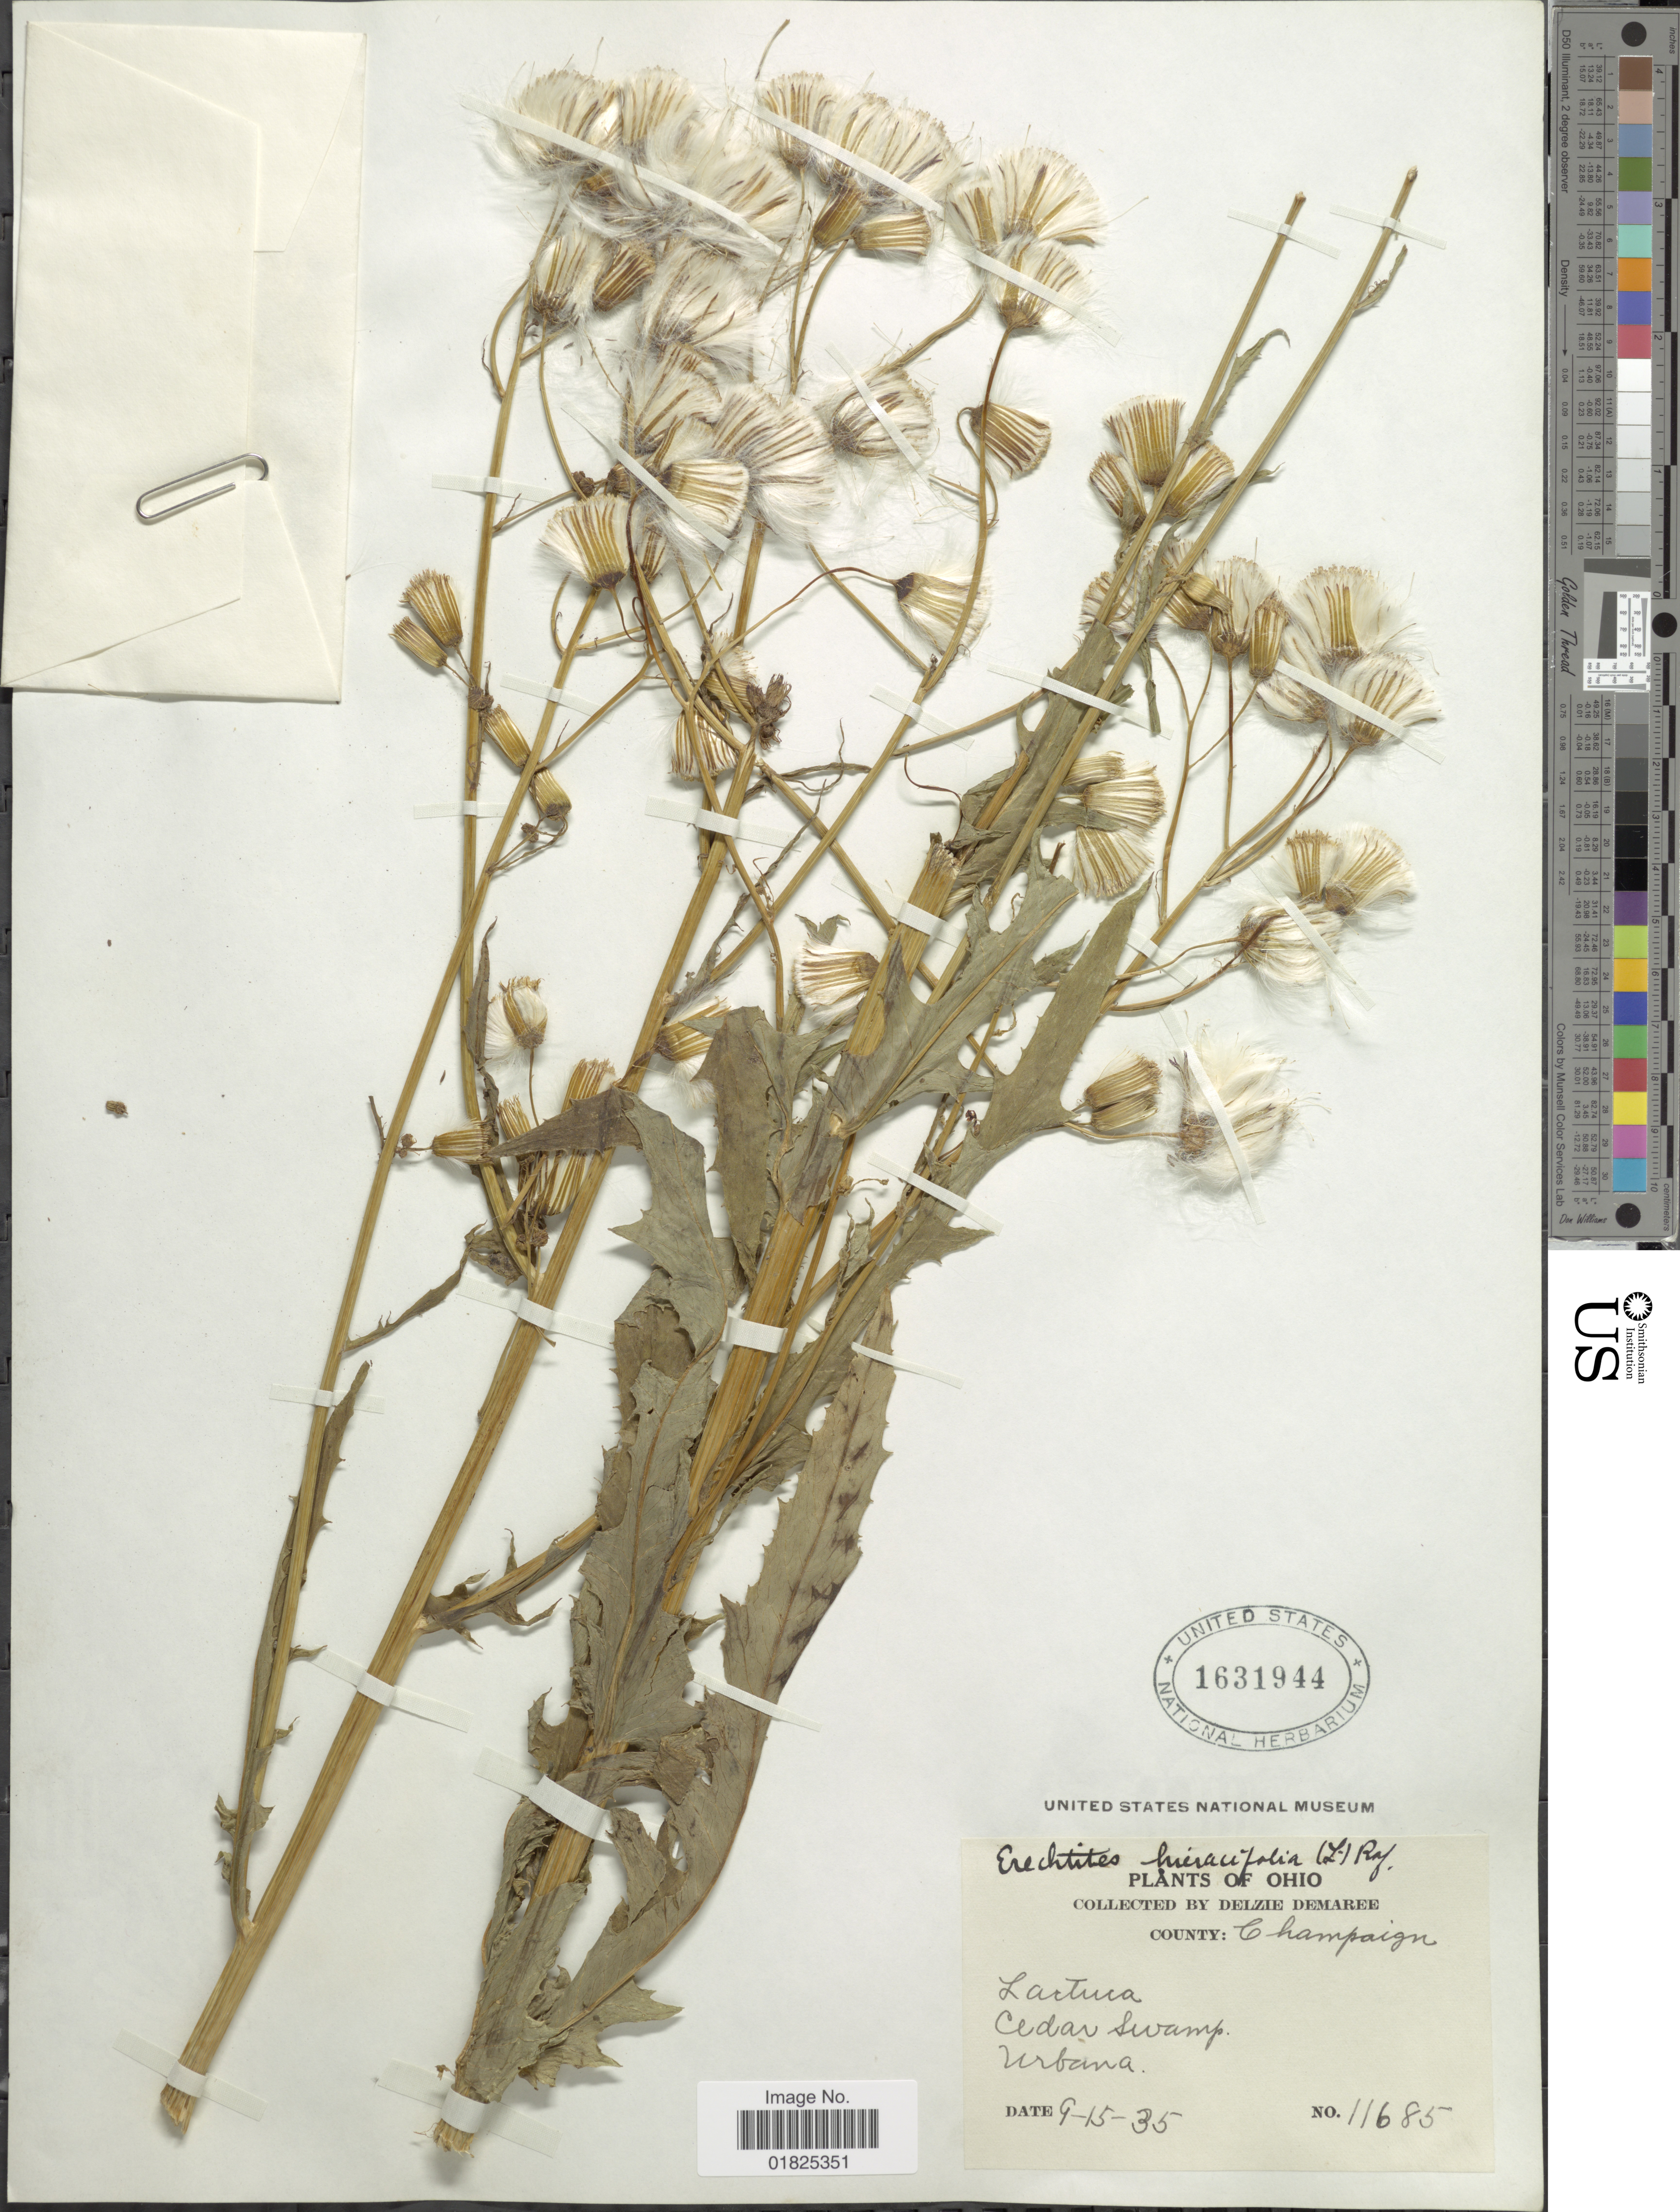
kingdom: Plantae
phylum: Tracheophyta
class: Magnoliopsida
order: Asterales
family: Asteraceae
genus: Erechtites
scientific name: Erechtites hieraciifolius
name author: (L.) Raf. ex DC.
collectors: D. Demaree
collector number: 11685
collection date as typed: Transcribed d/m/y: 15/9/35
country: United States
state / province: Ohio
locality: County : Champaign. Cedar Swamp, Urbana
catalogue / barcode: US 1631944